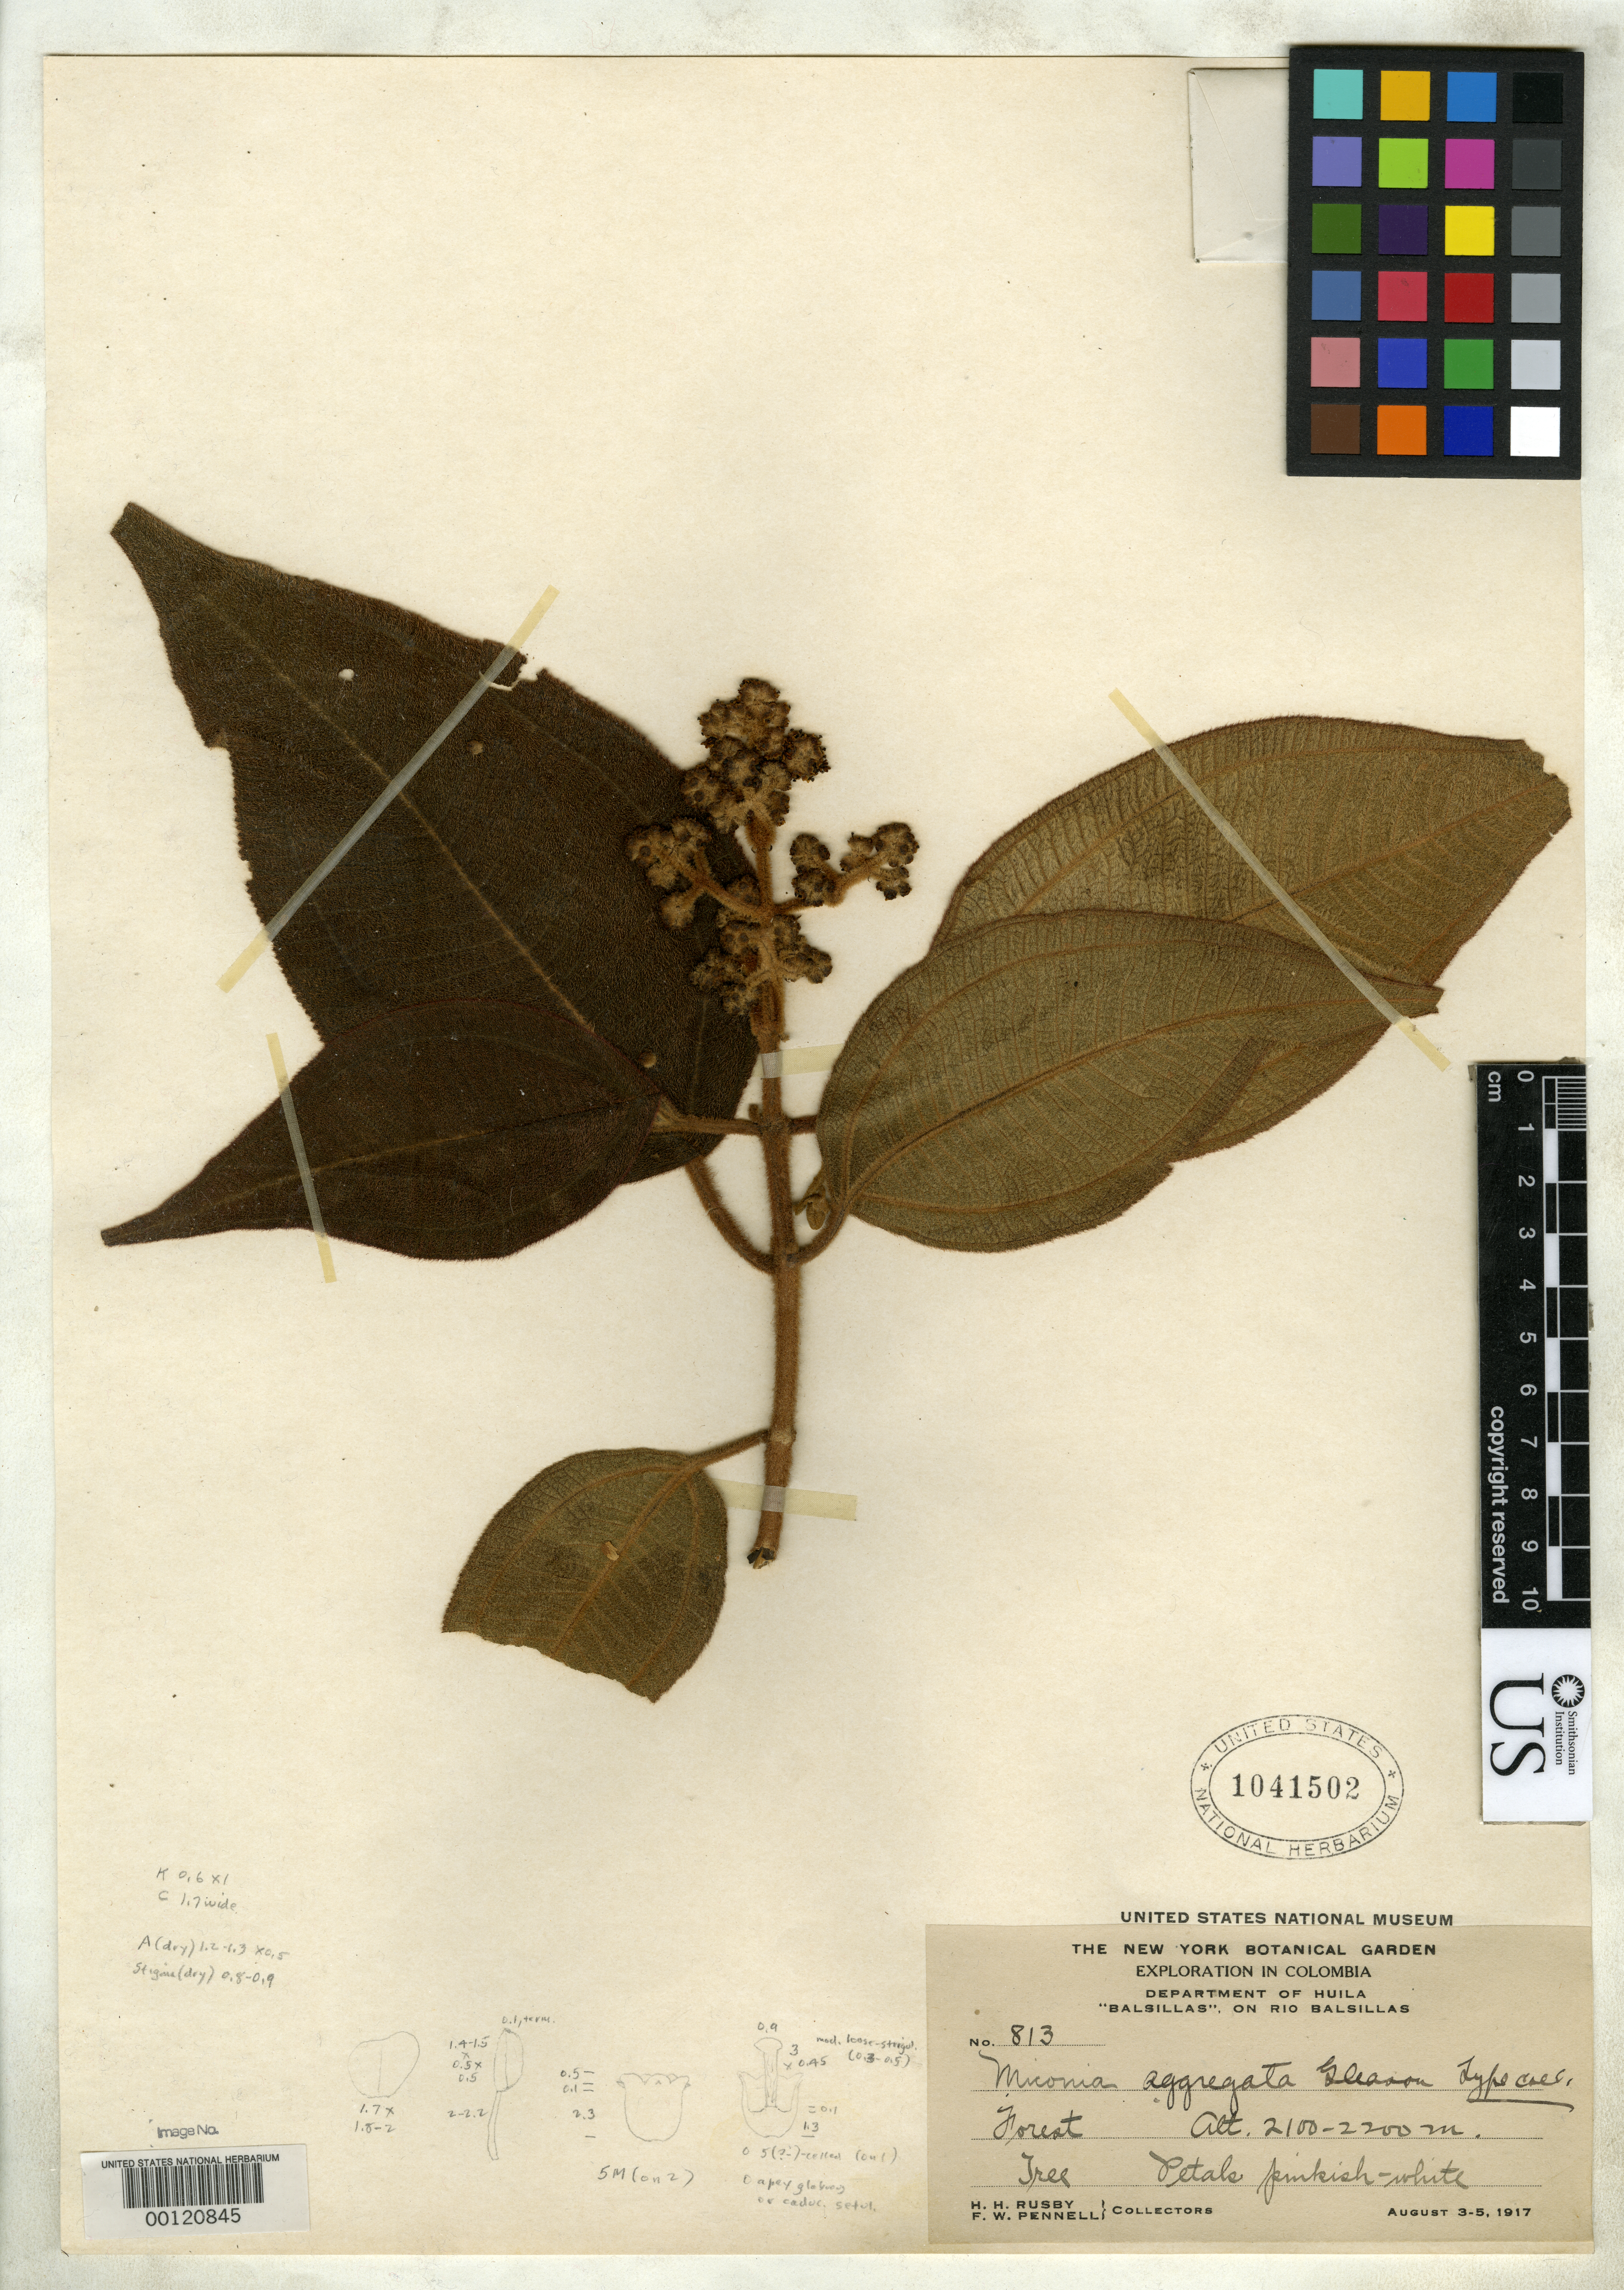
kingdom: Plantae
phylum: Tracheophyta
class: Magnoliopsida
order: Myrtales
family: Melastomataceae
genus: Miconia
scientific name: Miconia aggregata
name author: Gleason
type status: Isotype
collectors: H. H. Rusby & F. W. Pennell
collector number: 813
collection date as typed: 03 Aug 1917 to 05 Aug 1917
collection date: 1917-08-03/1917-08-05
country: Colombia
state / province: Huila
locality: Balsillas, on Rio Balsillas.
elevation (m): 2100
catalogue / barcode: US 1041502